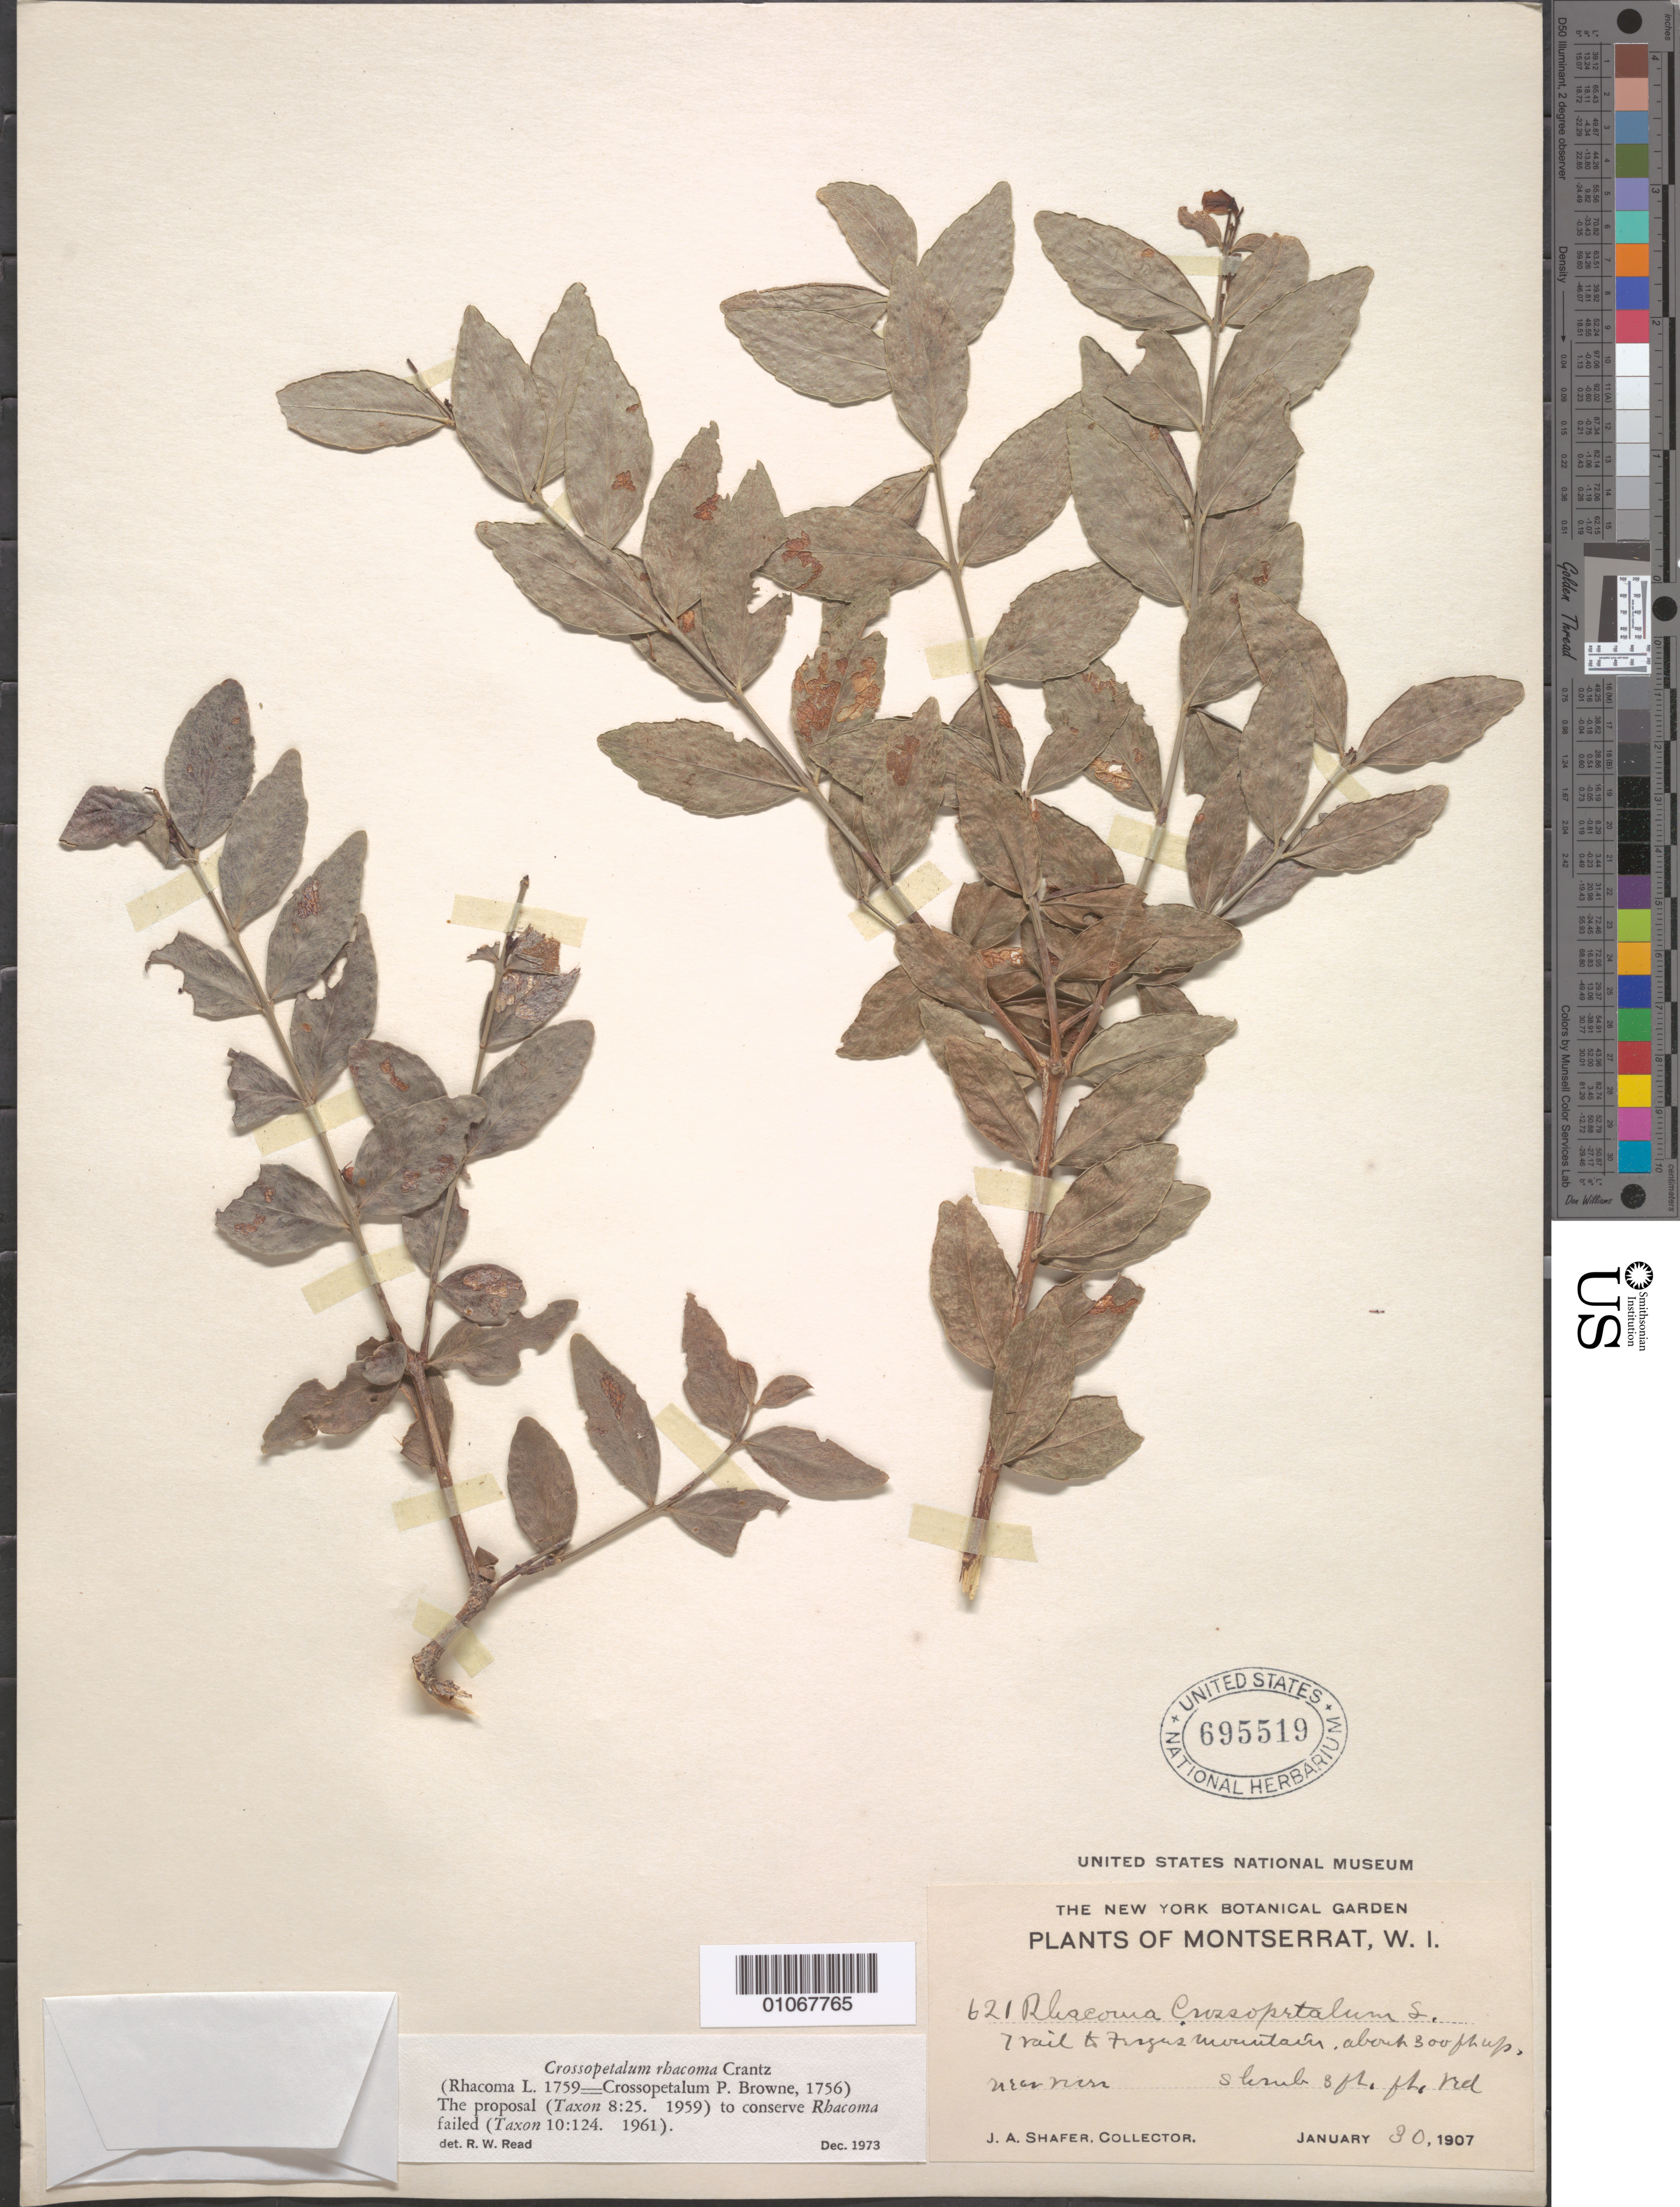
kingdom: Plantae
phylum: Tracheophyta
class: Magnoliopsida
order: Celastrales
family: Celastraceae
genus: Crossopetalum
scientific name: Crossopetalum rhacoma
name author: Crantz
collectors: J. A. Shafer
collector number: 621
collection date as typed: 30 Jan 1907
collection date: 1907-01-30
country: Montserrat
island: Montserrat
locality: Near river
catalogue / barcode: US 695519